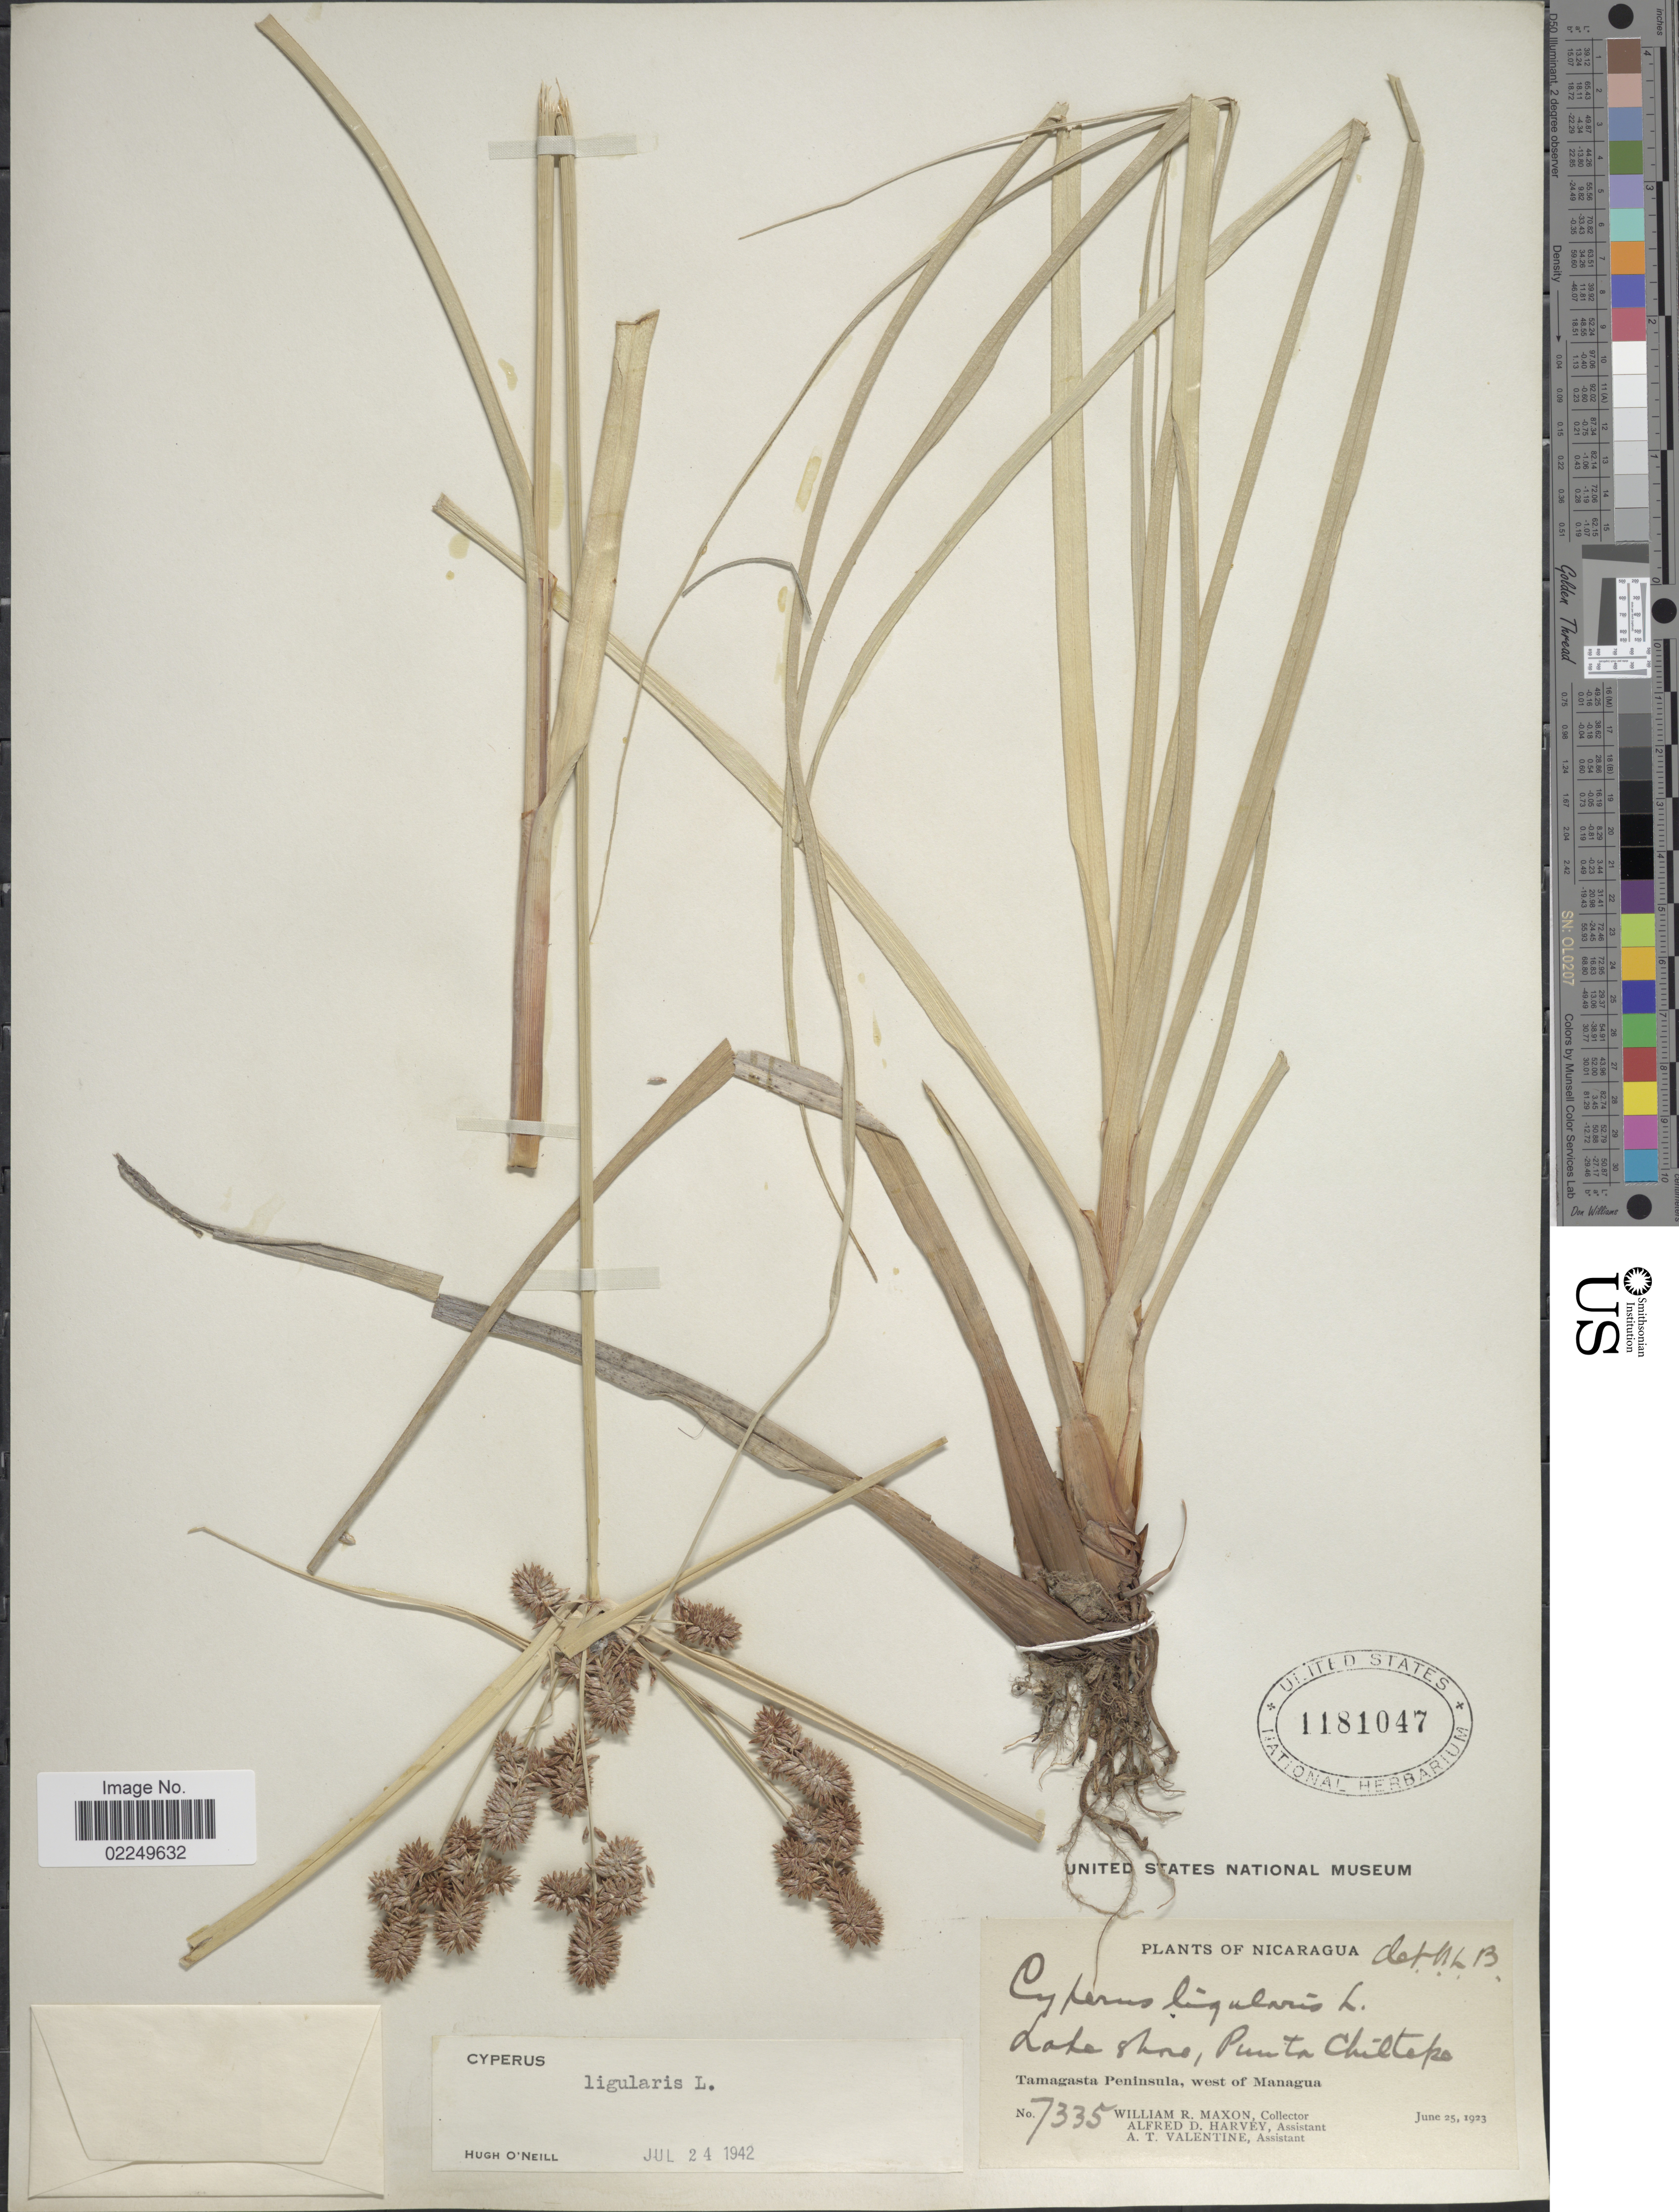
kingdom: Plantae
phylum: Tracheophyta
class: Liliopsida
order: Poales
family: Cyperaceae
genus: Cyperus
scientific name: Cyperus ligularis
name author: L.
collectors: W. R. Maxon, A. D. Harvey & A. Valentine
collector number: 7335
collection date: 1923-06-25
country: Nicaragua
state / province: Managua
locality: Tamagasta Peninsula, west of Managua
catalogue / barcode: US 1181047